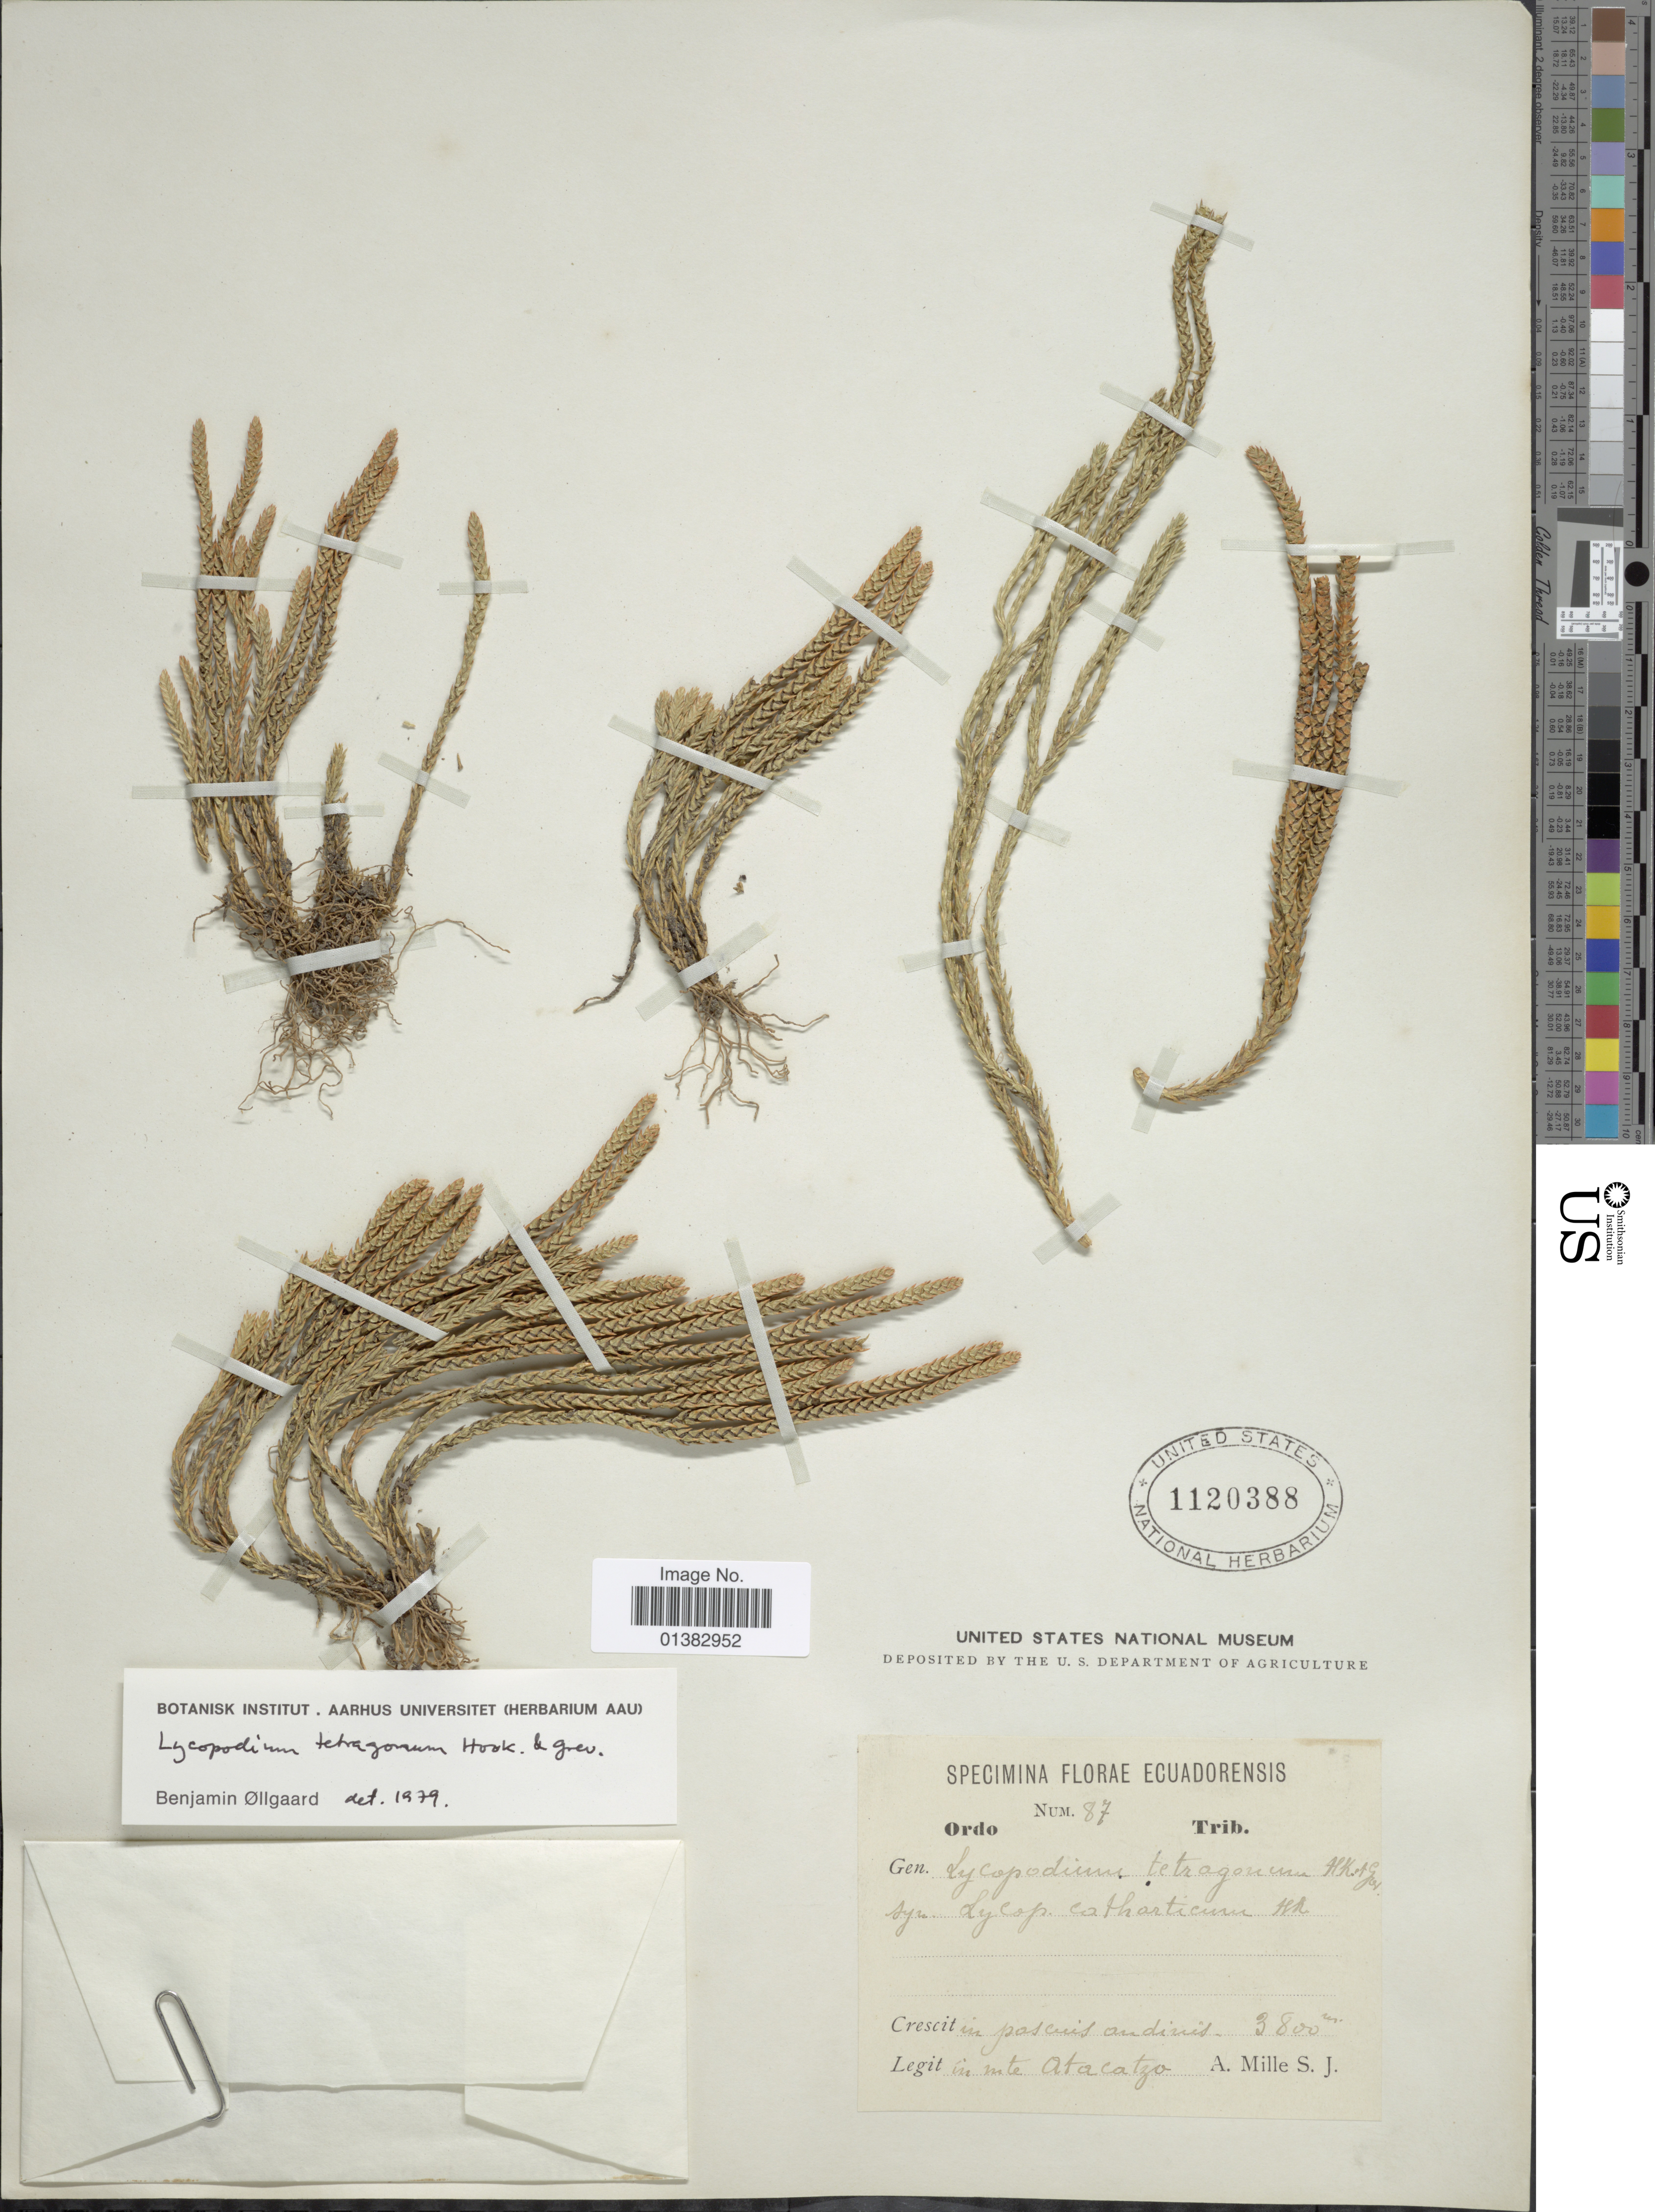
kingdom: Plantae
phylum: Tracheophyta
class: Lycopodiopsida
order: Lycopodiales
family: Lycopodiaceae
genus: Phlegmariurus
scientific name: Phlegmariurus tetragonus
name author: (Hook. & Grev.) B. Øllg.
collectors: A. Mille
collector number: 87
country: Ecuador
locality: In pascuis andinis, in mte Atacazo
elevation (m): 3800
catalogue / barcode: US 1120388